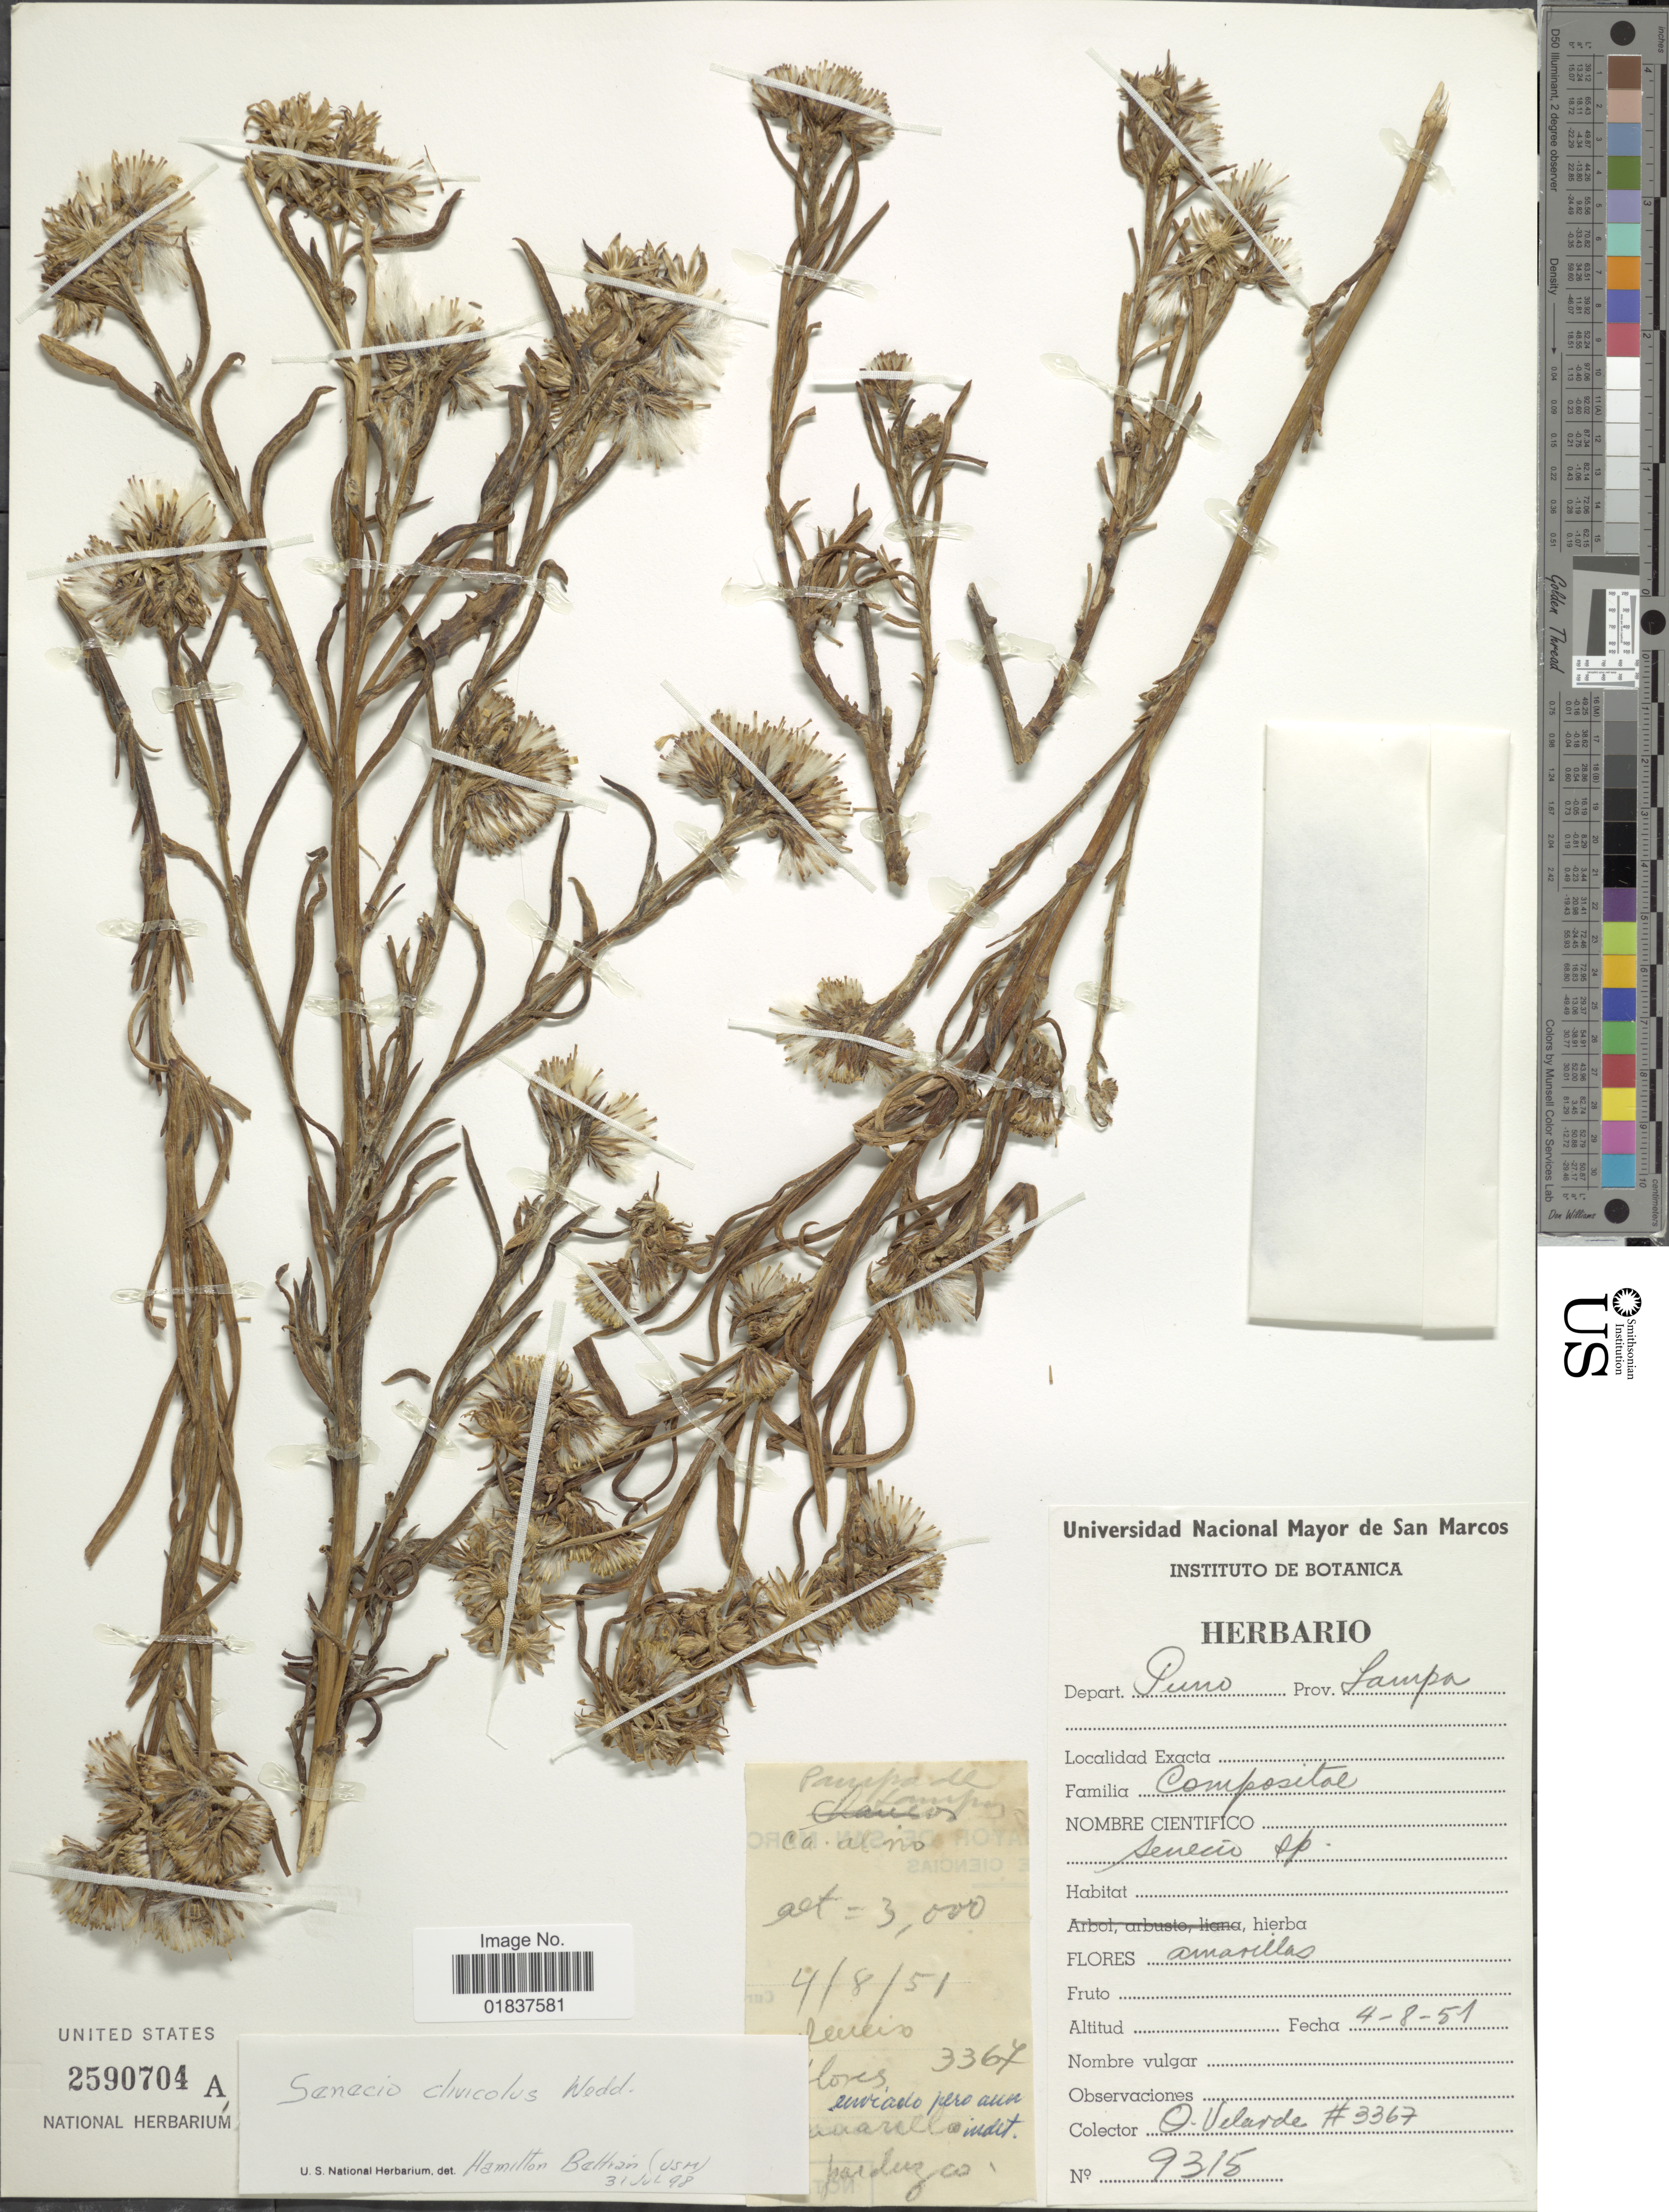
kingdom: Plantae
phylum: Tracheophyta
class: Magnoliopsida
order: Asterales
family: Asteraceae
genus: Senecio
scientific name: Senecio clivicola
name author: Wedd.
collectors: O. Velarde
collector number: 3367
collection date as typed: Transcribed d/m/y: 4/8/51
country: Peru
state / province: Puno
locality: Depart. Puno. Prov. Lampa.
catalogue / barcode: US 2590704A